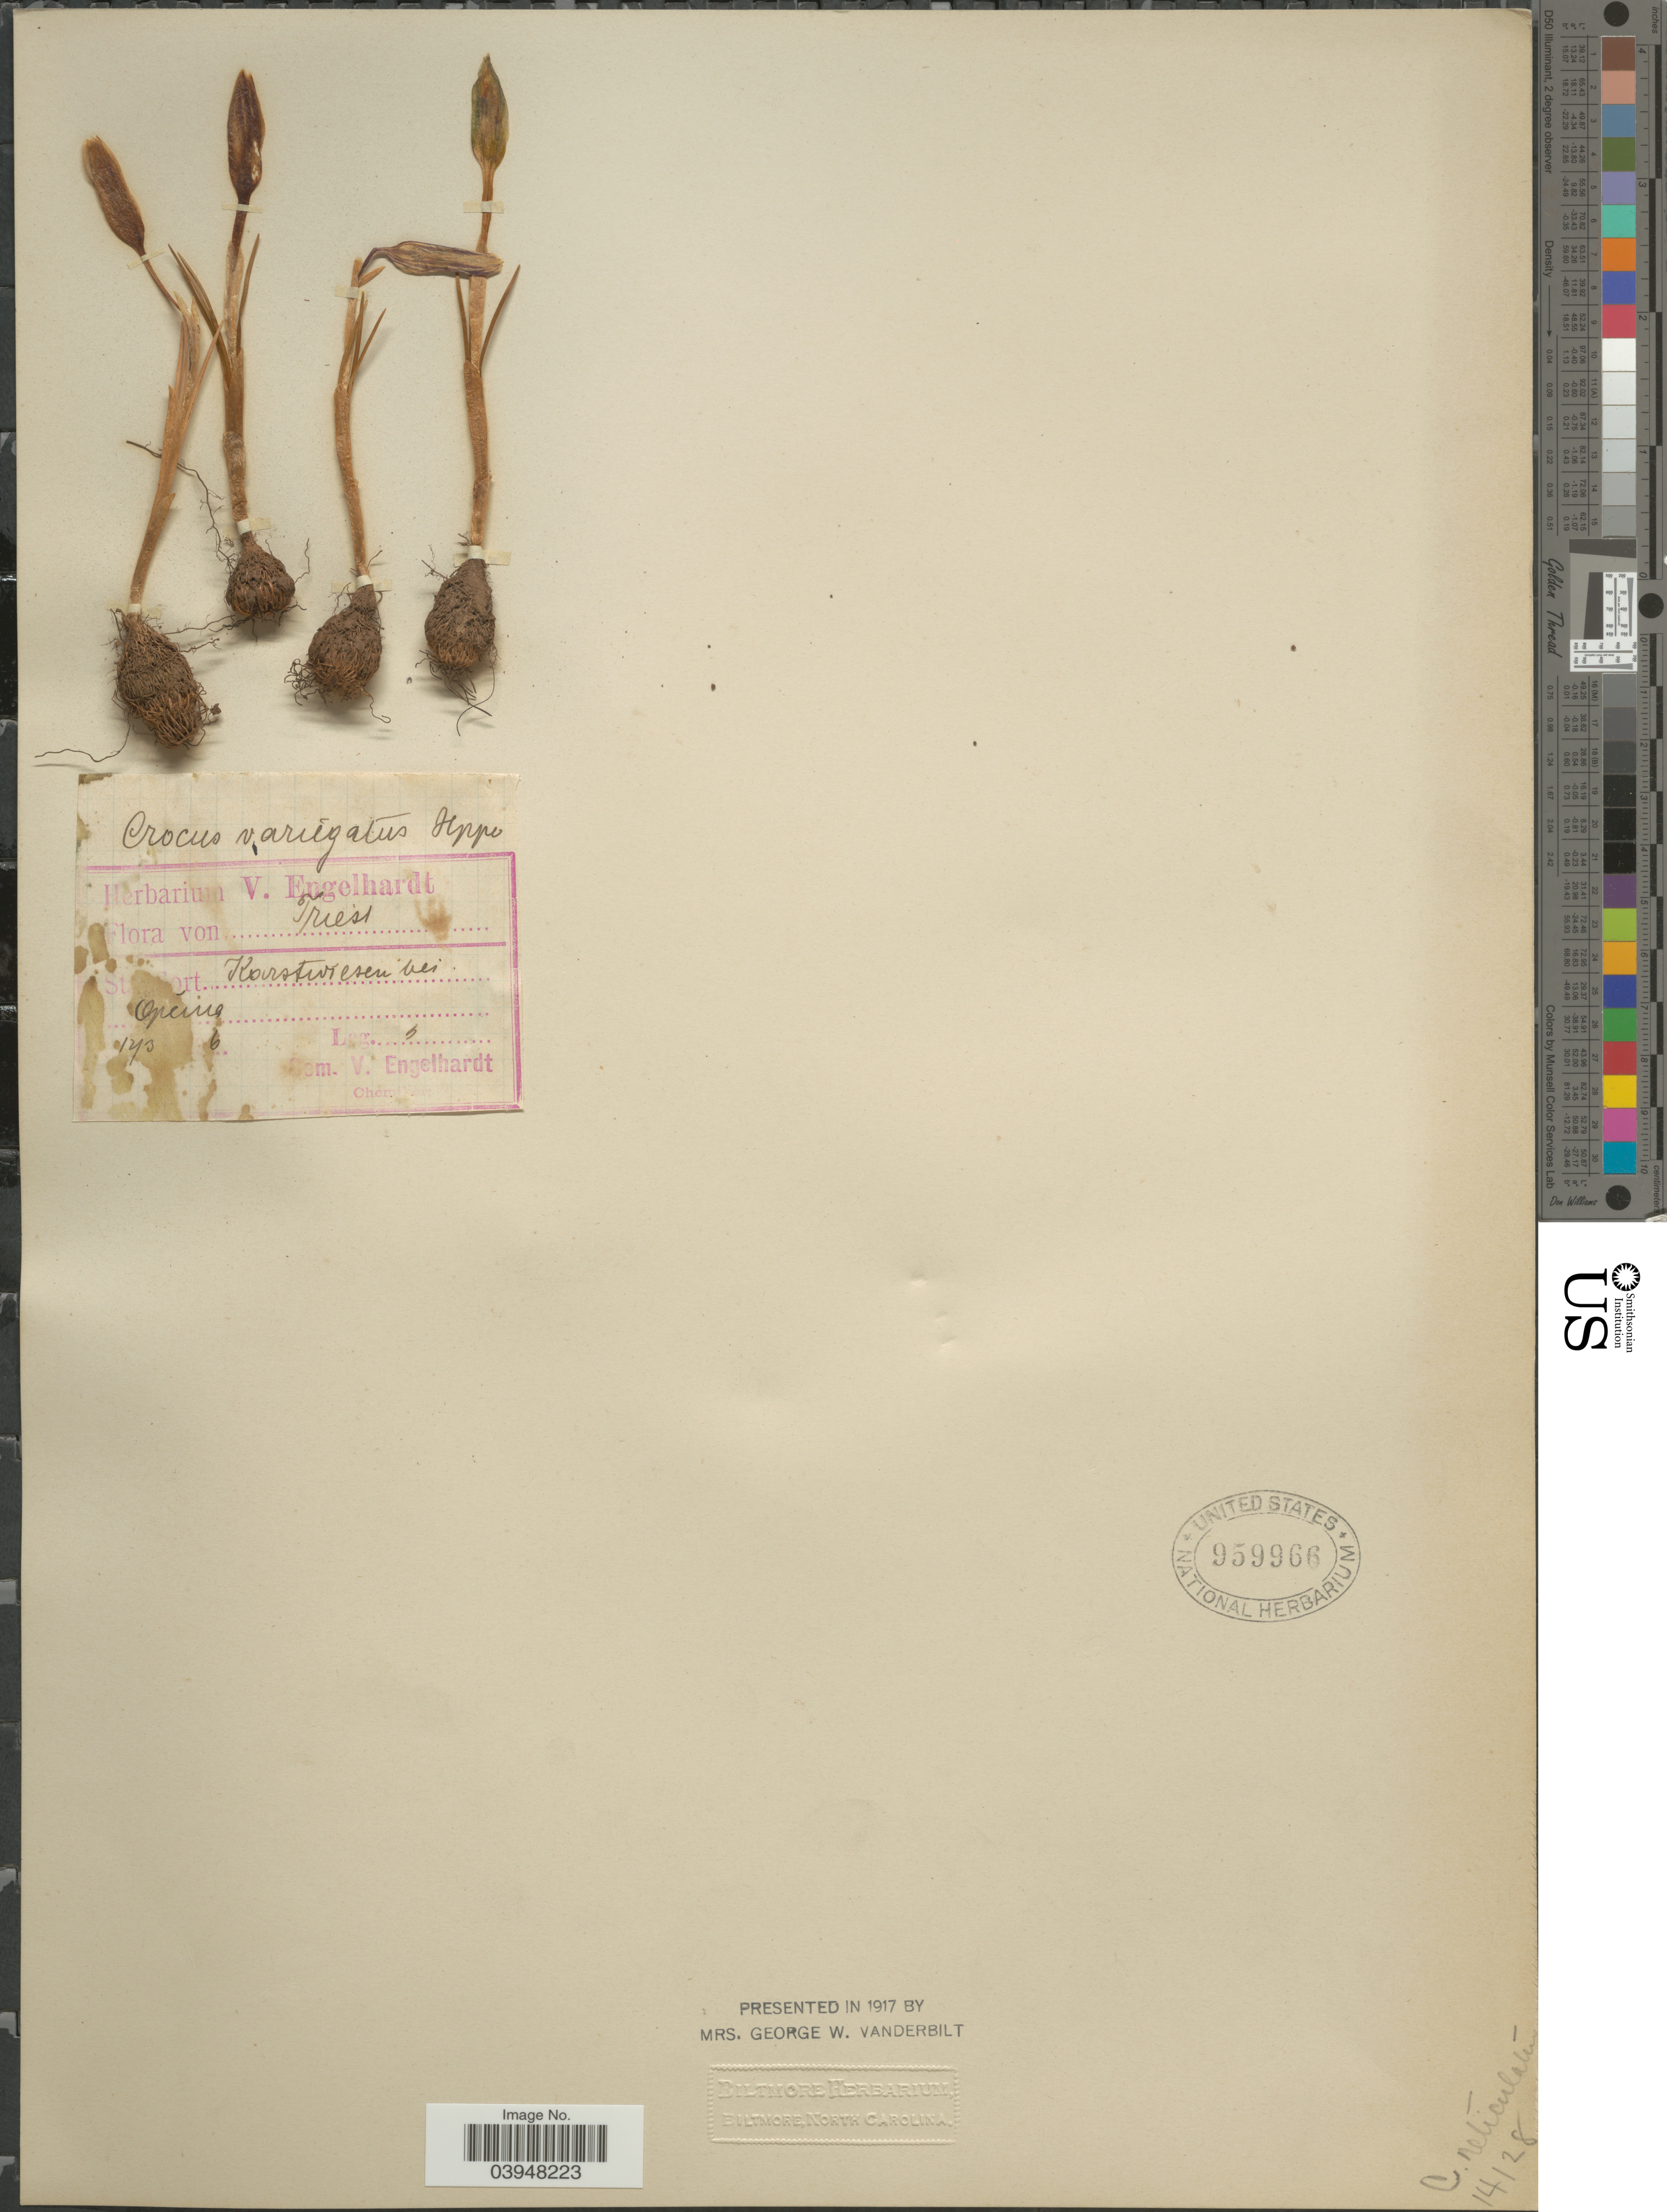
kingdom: Plantae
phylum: Tracheophyta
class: Liliopsida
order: Asparagales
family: Iridaceae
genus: Crocus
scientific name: Crocus variegatus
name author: Hoppe & Hornsch.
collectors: V. Engelhardt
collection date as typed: Transcribed d/m/y: 12/3/6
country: Italy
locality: Triest. Karstwiesen bei Opcina.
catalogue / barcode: US 959966